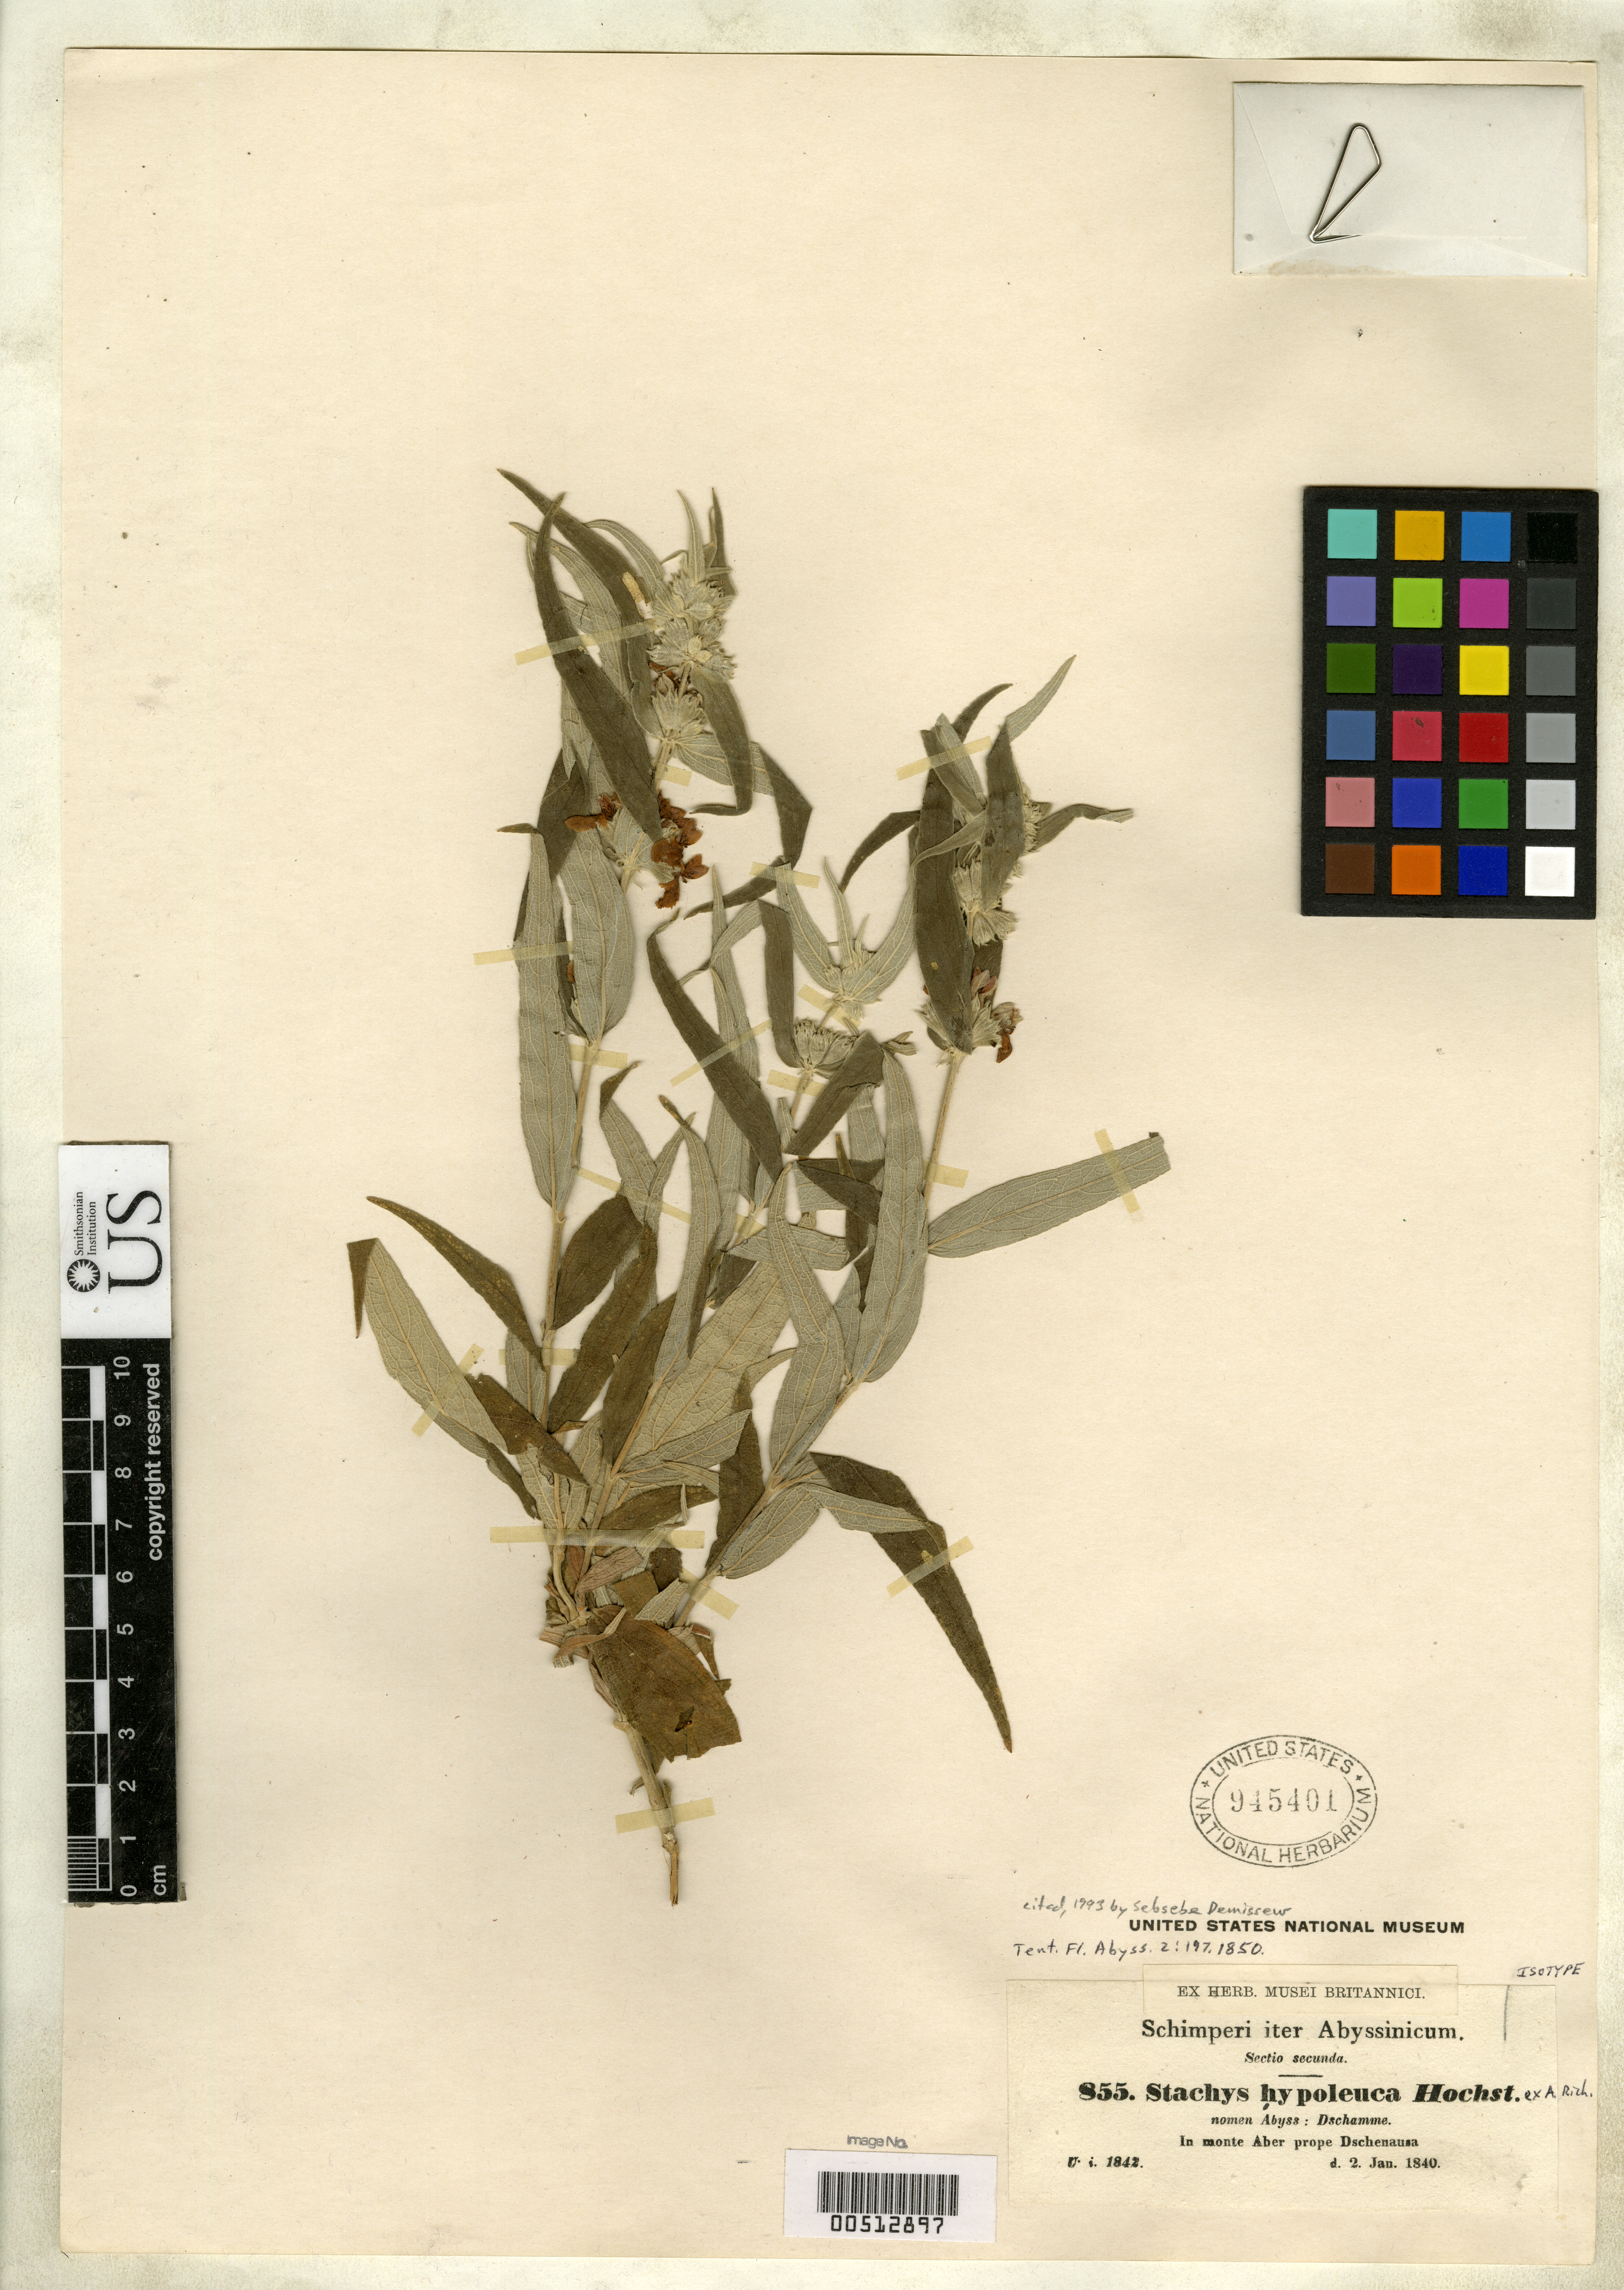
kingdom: Plantae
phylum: Tracheophyta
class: Magnoliopsida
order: Lamiales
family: Lamiaceae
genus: Stachys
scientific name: Stachys hypoleuca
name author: Hochst. ex A. Rich.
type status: Isotype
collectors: W. P. Schimper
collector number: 855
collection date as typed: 02 Jan 1840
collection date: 1840-01-02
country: Ethiopia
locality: Dschamme, in Monte Aber prope Dschenausa.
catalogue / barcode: US 945401